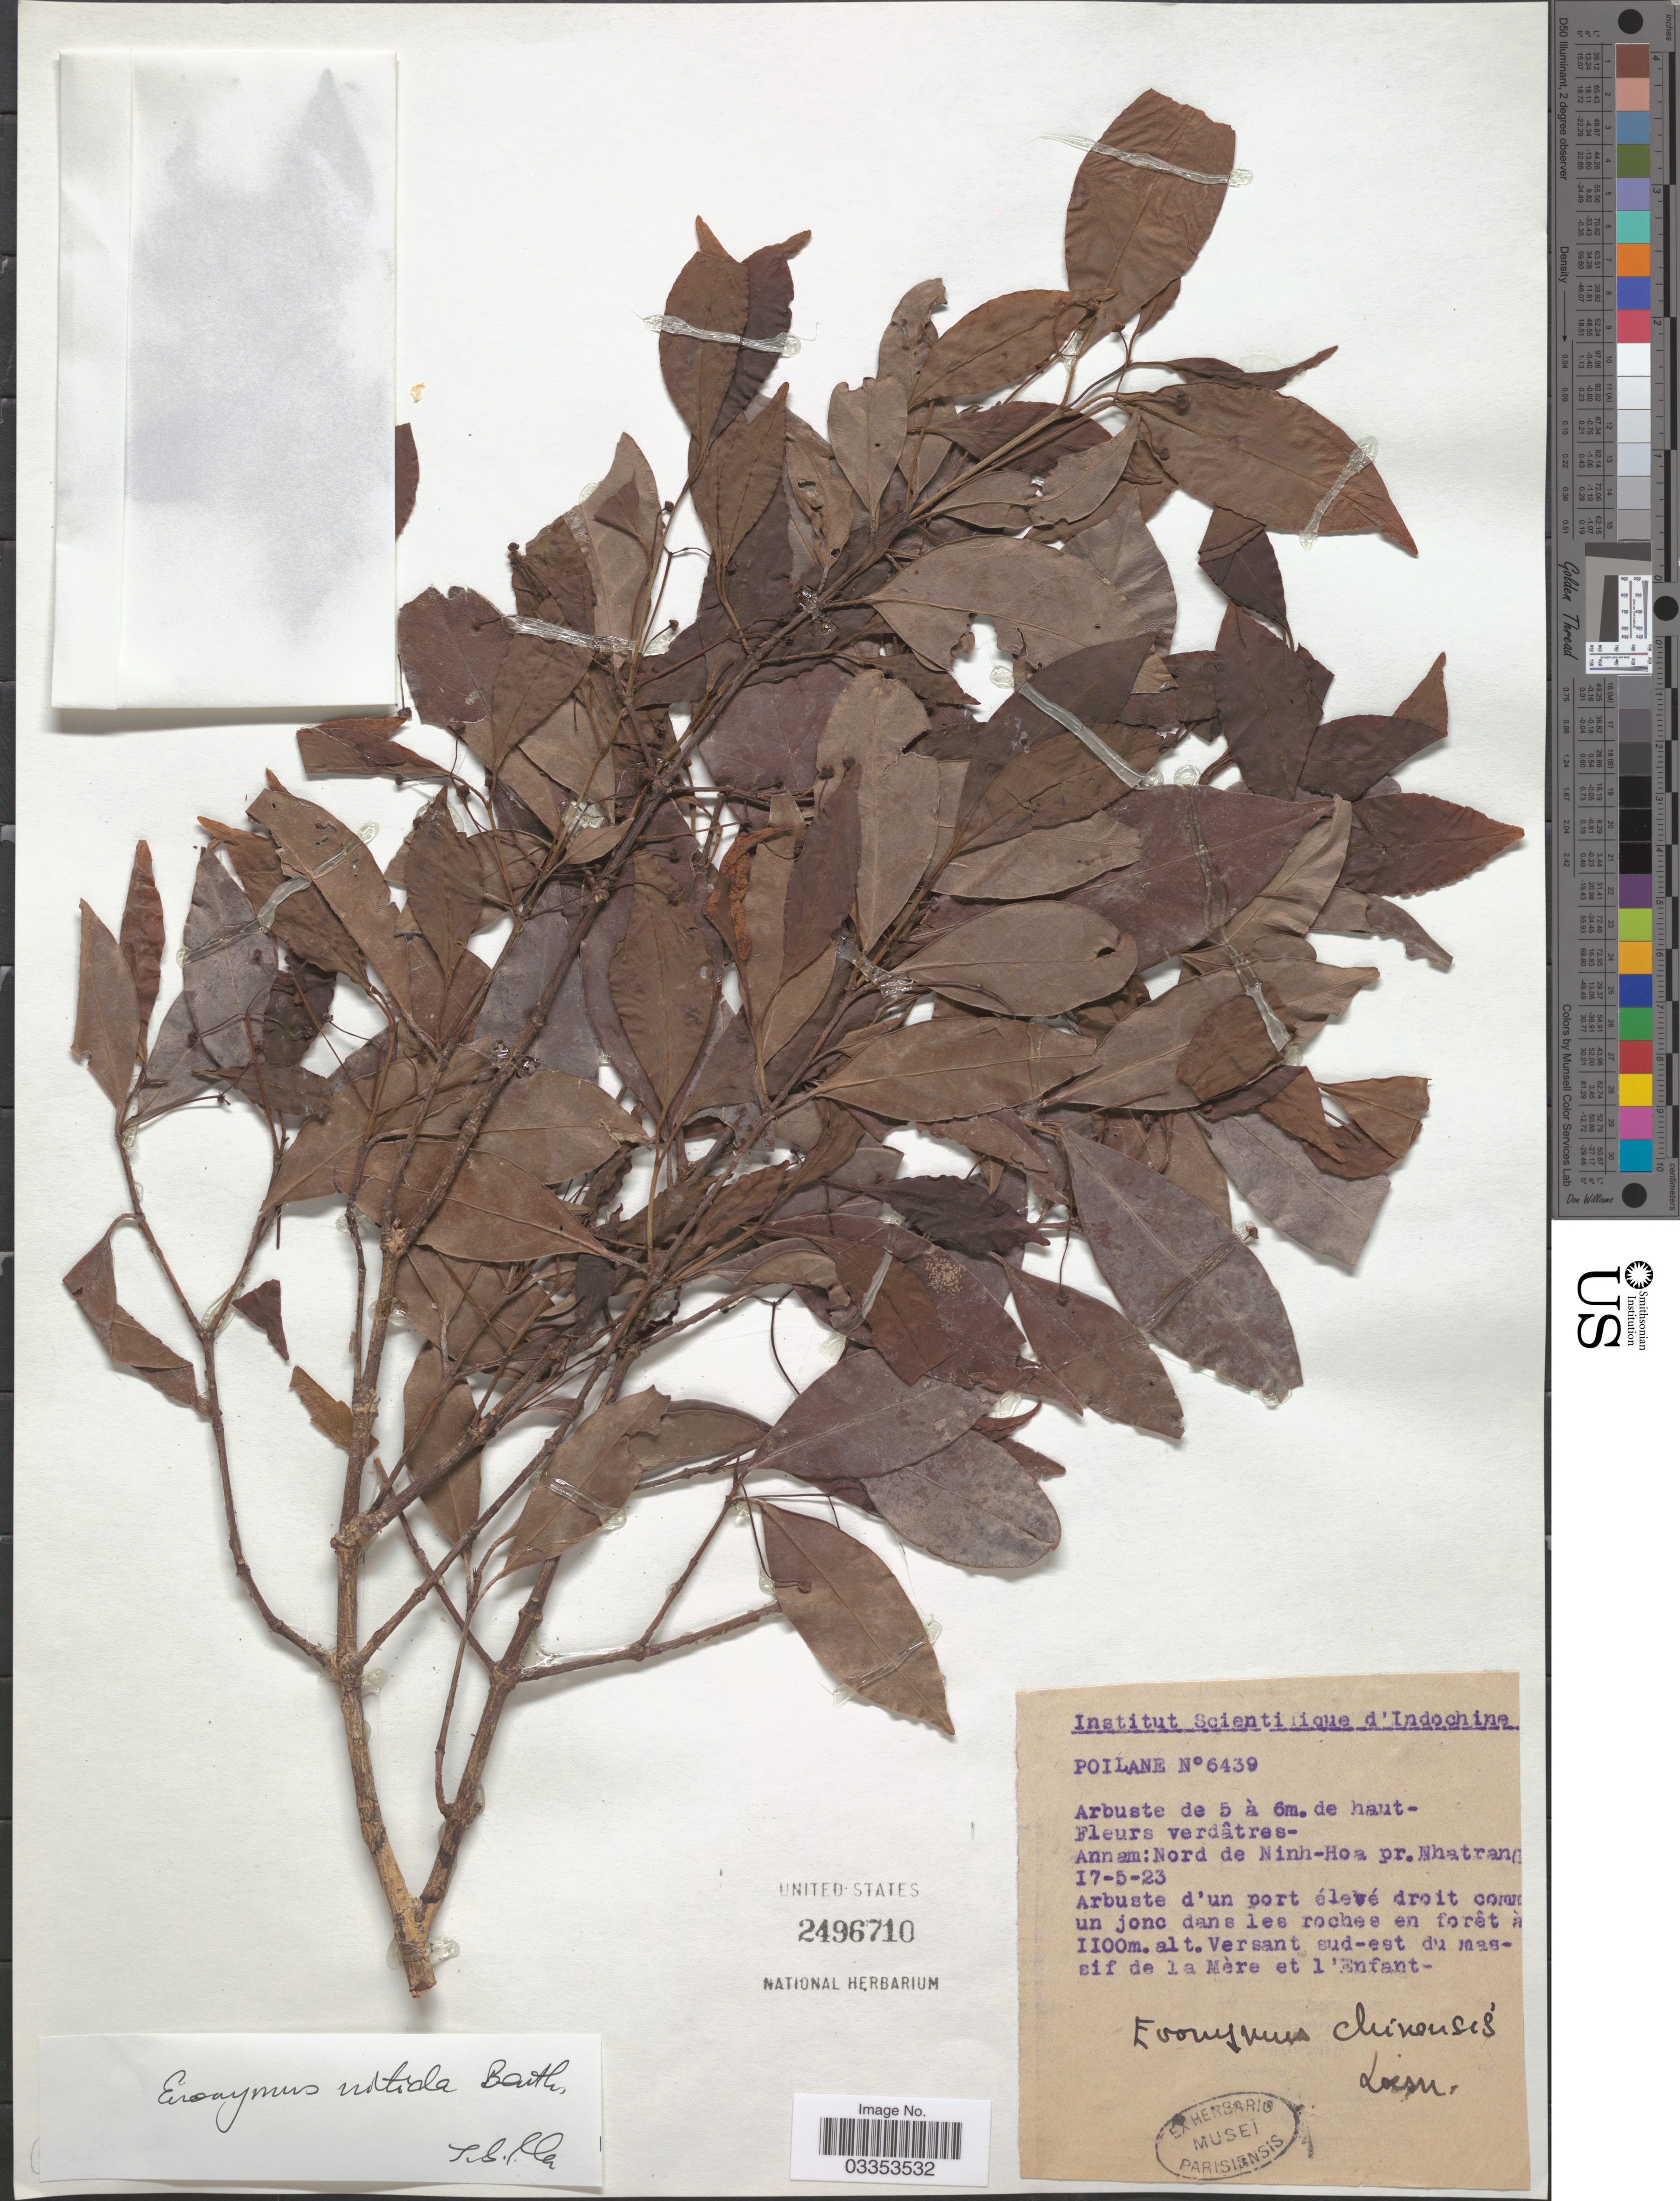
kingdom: Plantae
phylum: Tracheophyta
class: Magnoliopsida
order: Celastrales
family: Celastraceae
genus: Euonymus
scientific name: Euonymus nitidus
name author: Benth.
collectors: -. Poilane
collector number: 6439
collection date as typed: Transcribed d/m/y: 17/5/23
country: Vietnam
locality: Annam: Nord de Ninh-Hoa pr. Nhatrang.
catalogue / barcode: US 2496710